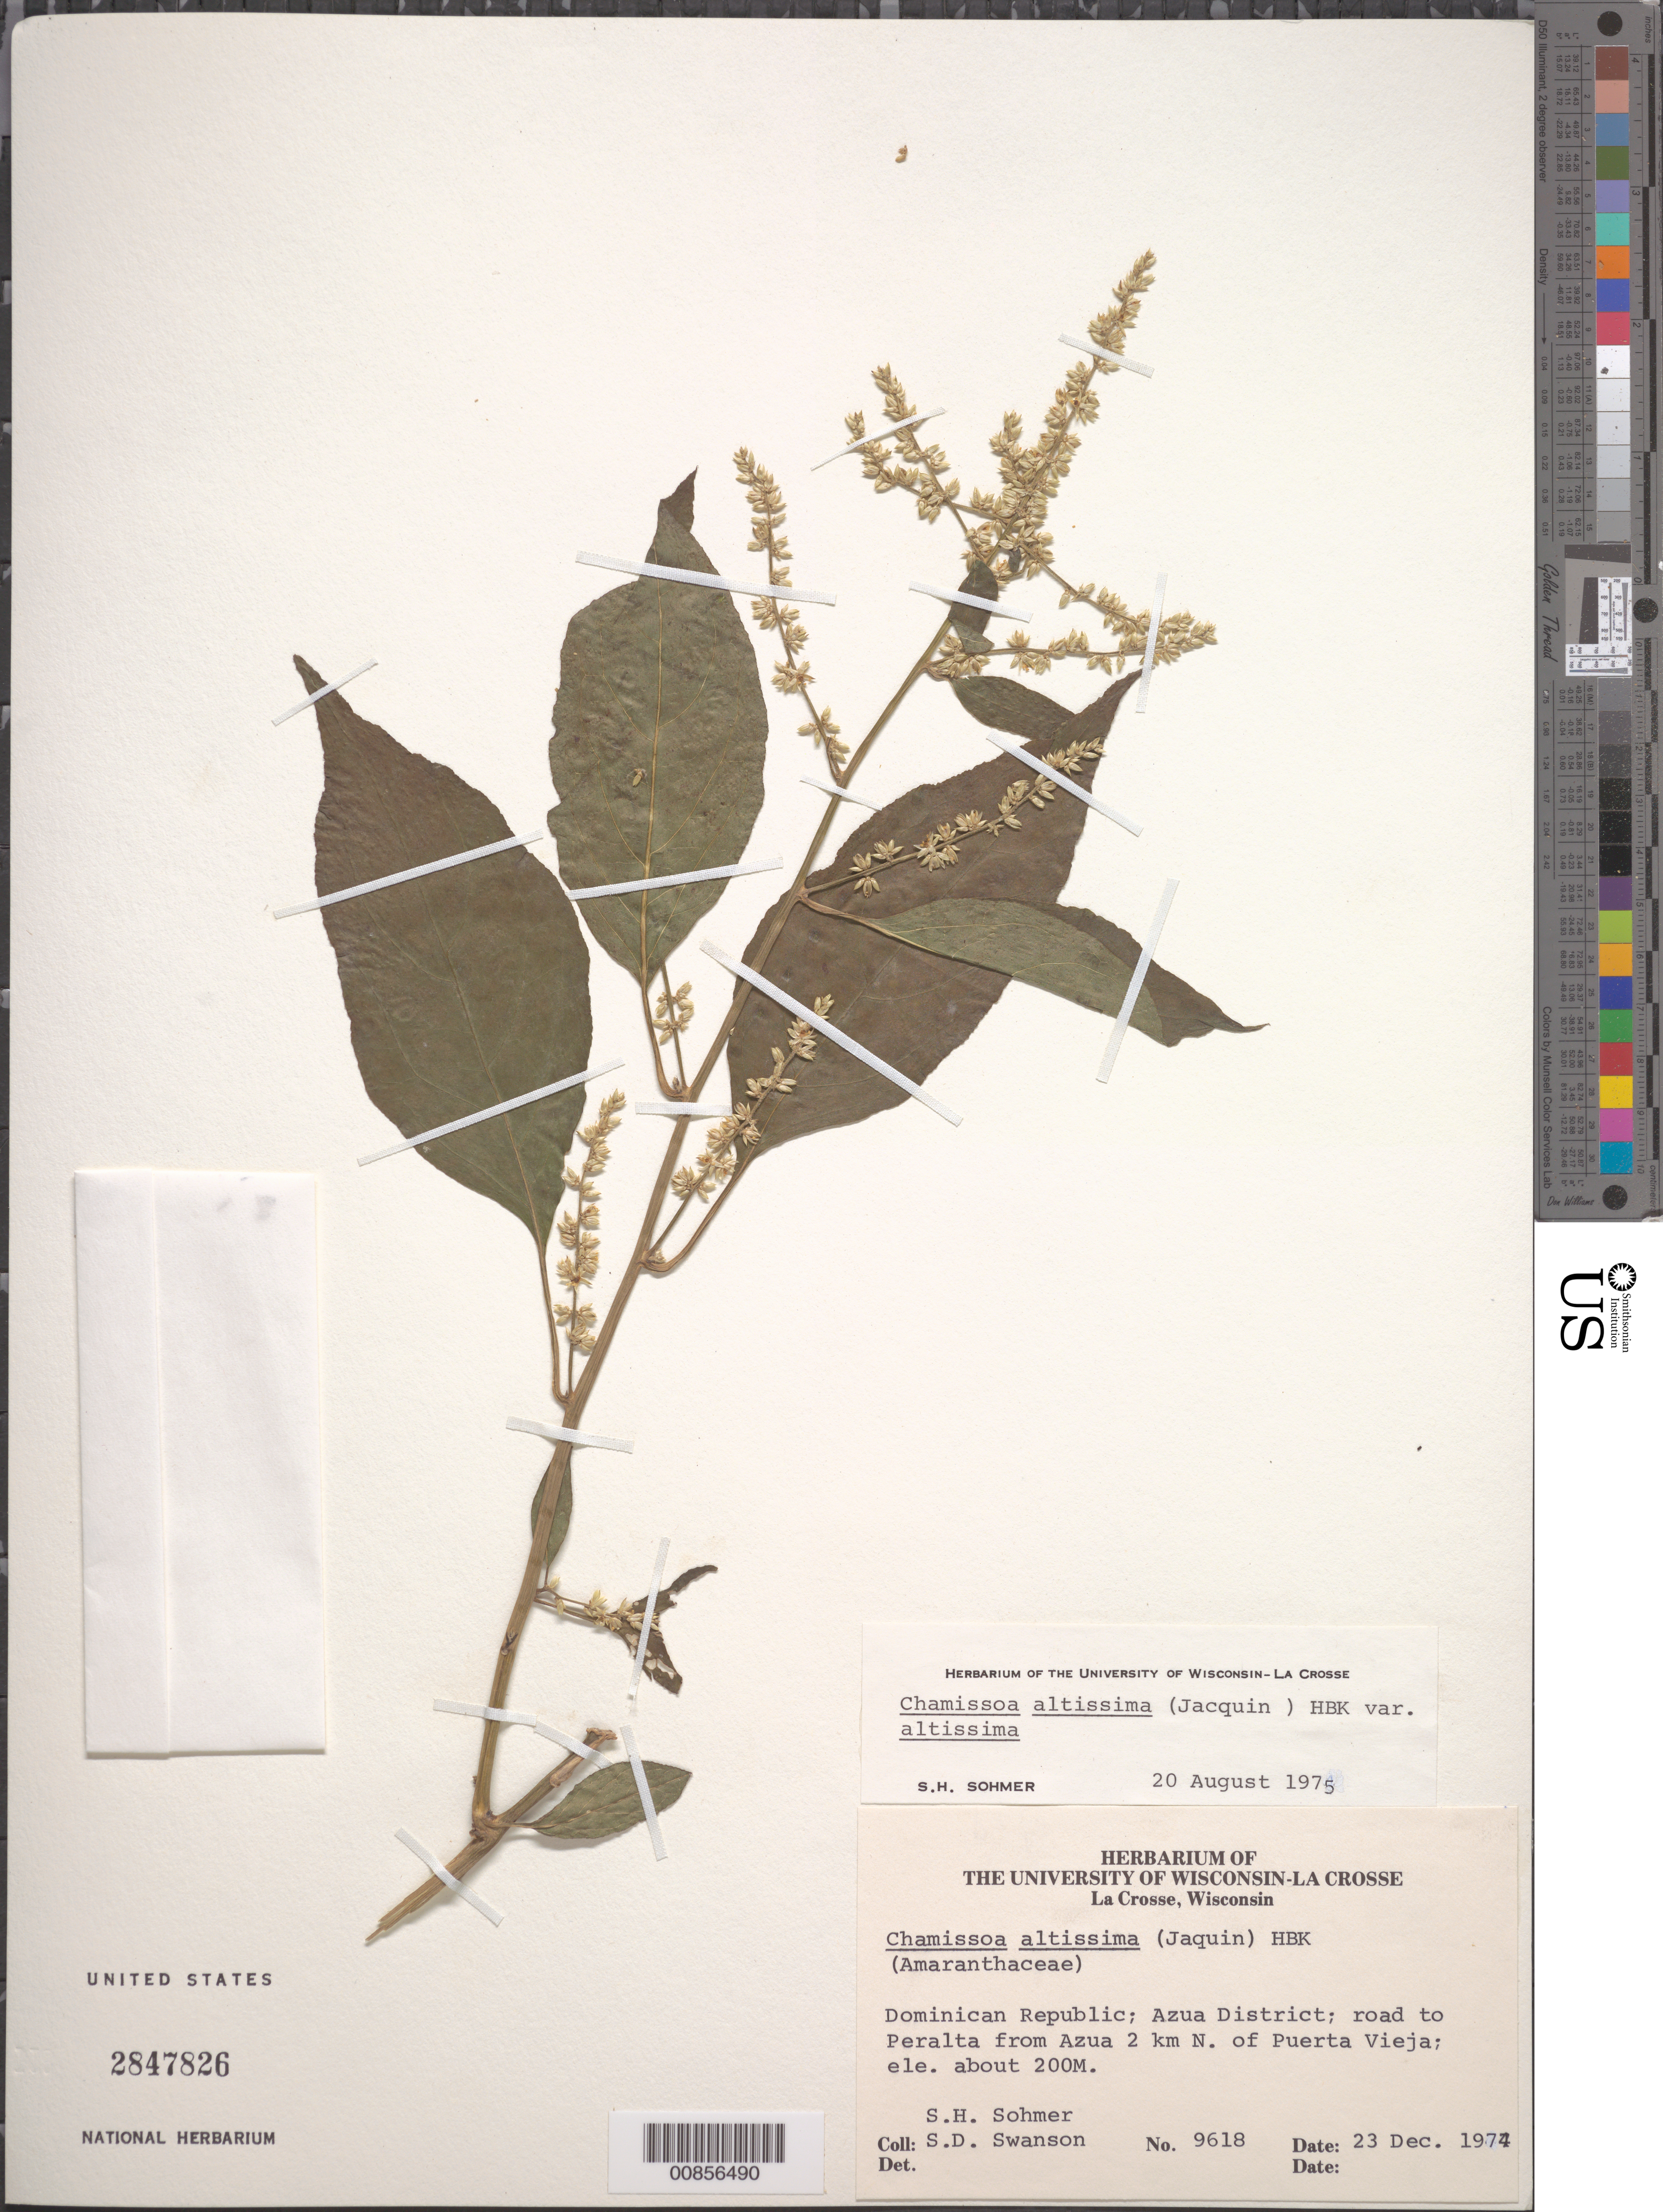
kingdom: Plantae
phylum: Tracheophyta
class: Magnoliopsida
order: Caryophyllales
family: Amaranthaceae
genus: Chamissoa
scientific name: Chamissoa altissima var. altissima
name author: (Jacq.) Kunth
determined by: Sohmer, S. H.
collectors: S. H. Sohmer & S. Swanson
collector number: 9618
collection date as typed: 23 Dec 1974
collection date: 1974-12-23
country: Dominican Republic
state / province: Azua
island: Hispaniola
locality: Road to Peralta from Azua, 2 km. N. of Puerta Vieja.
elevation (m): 200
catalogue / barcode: US 2847826